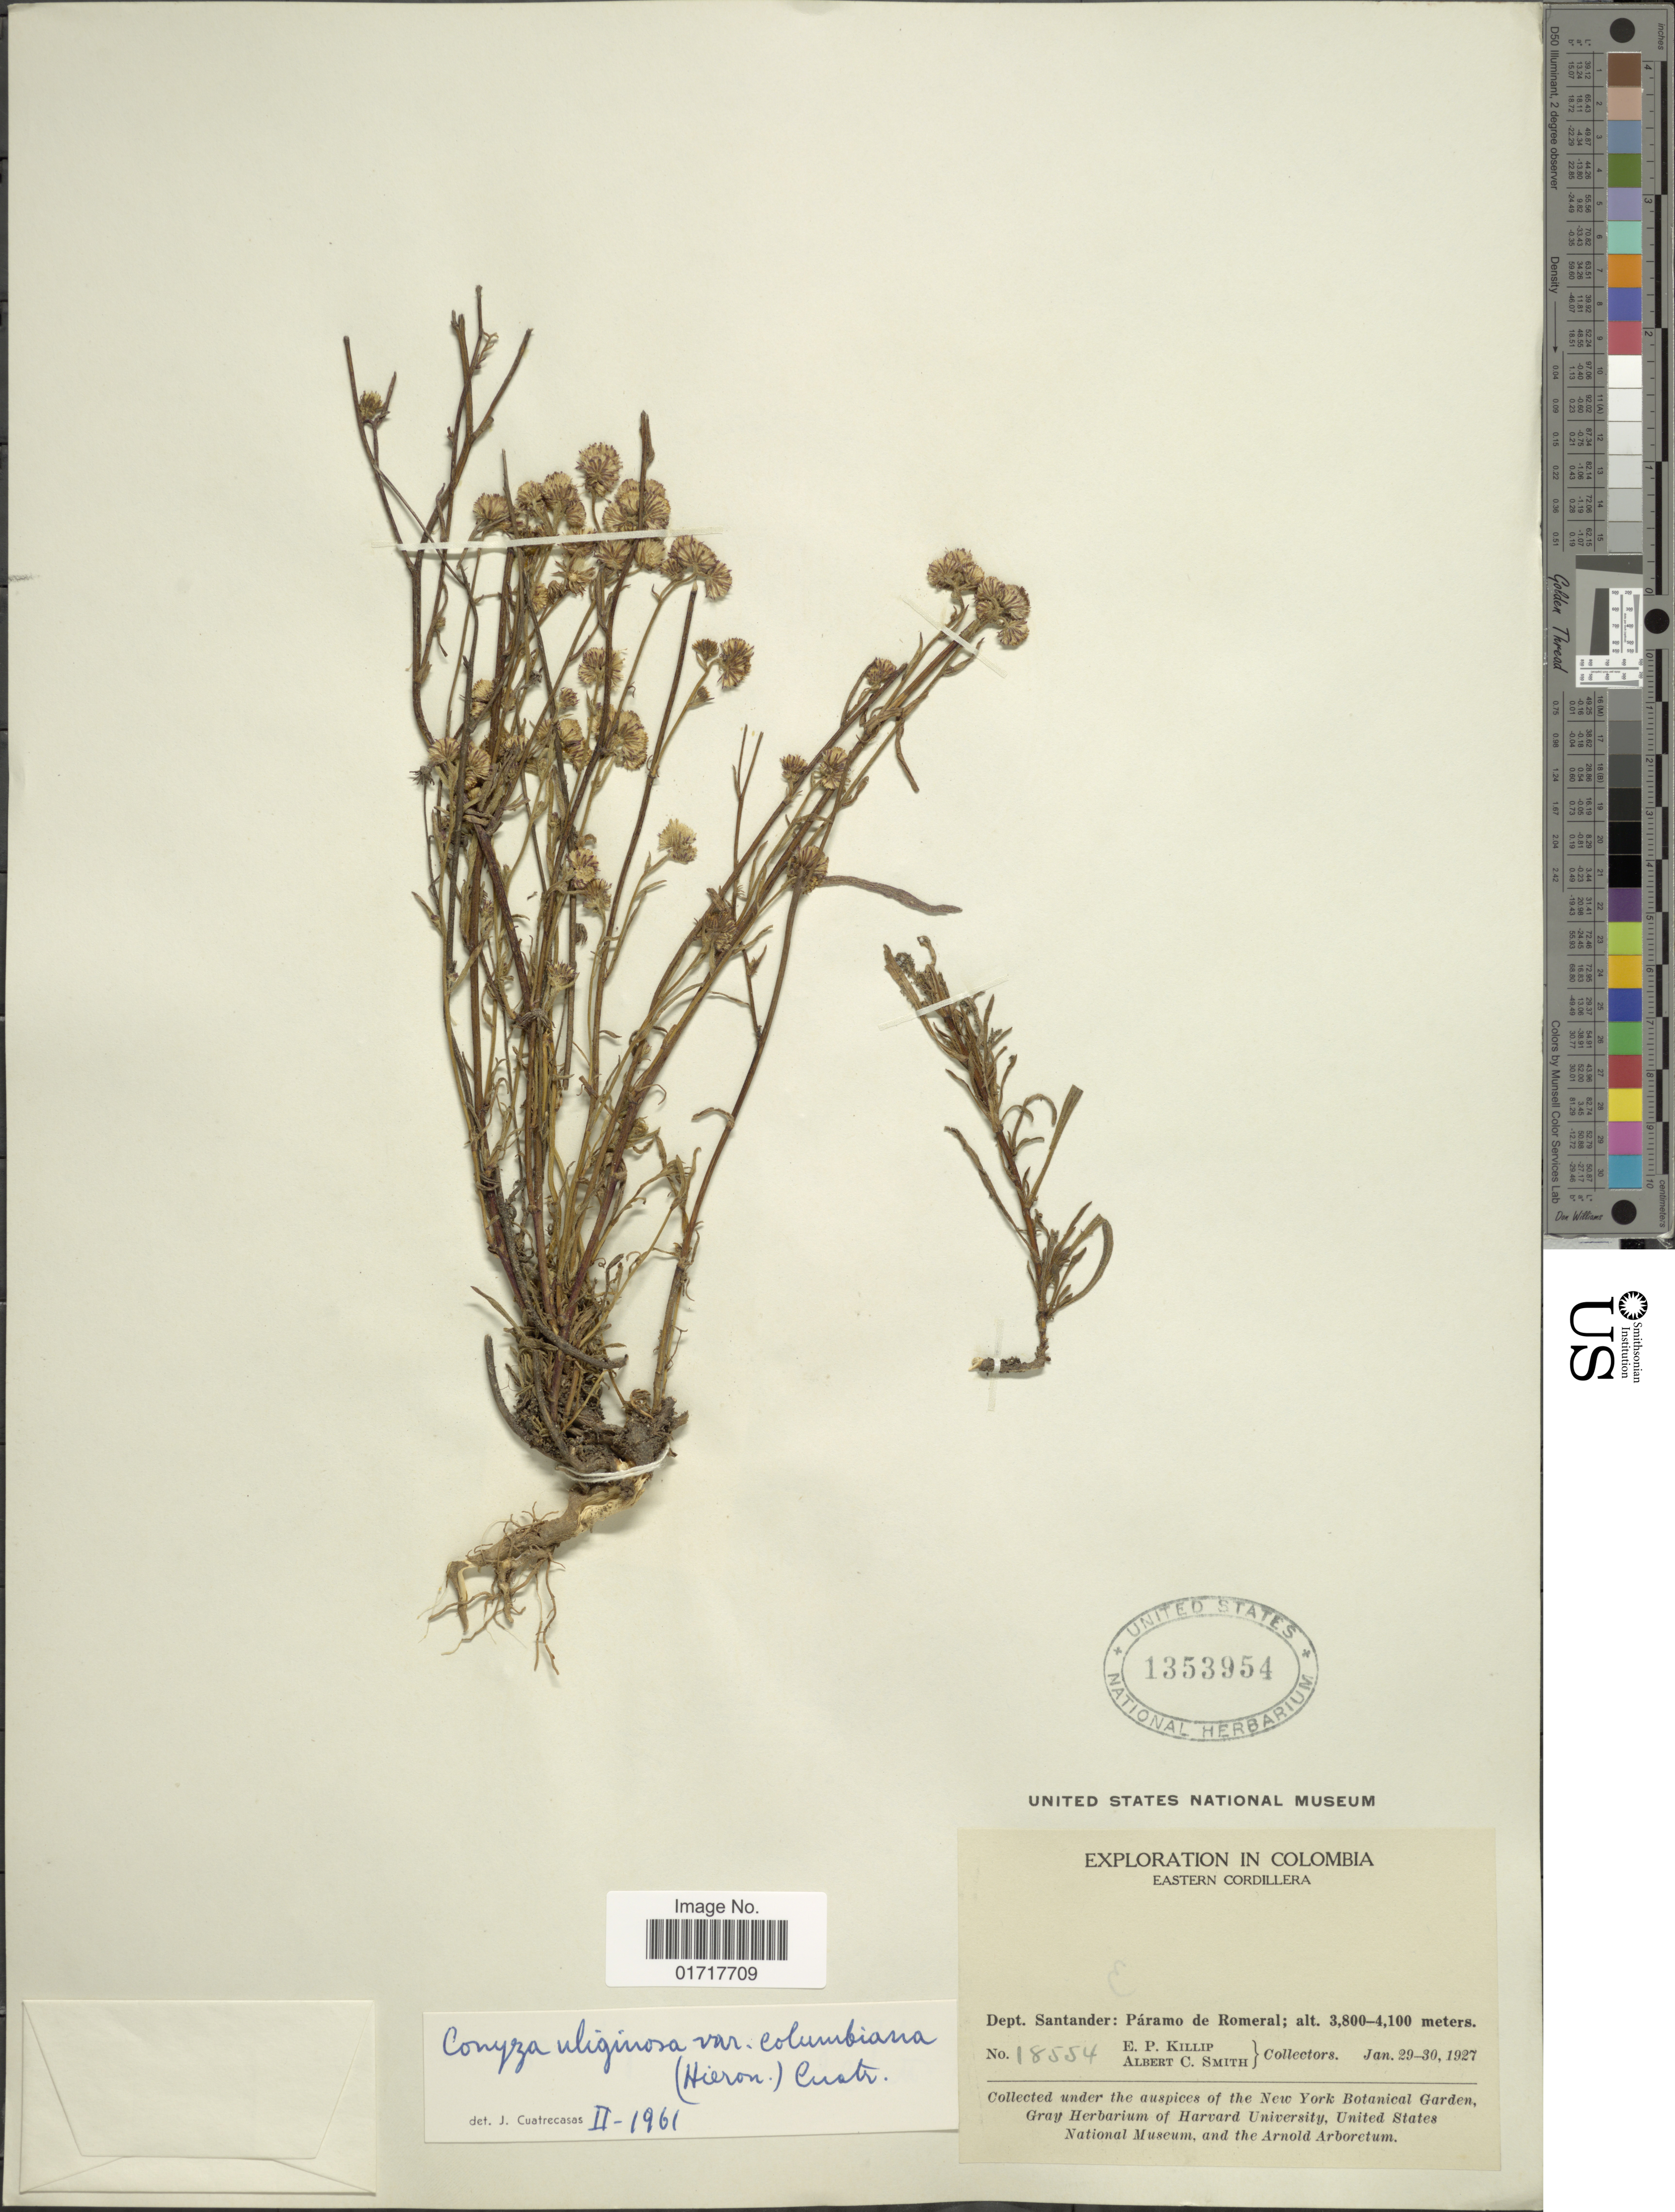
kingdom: Plantae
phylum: Tracheophyta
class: Magnoliopsida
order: Asterales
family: Asteraceae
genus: Conyza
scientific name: Conyza uliginosa var. colimbiana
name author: (Hieron.) Cuatrec.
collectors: E. P. Killip & A. C. Smith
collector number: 18554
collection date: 1927-01-29/1927-01-30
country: Colombia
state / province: Santander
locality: Dept. Santander: Paramo de Romeral.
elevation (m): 3800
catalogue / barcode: US 1353954